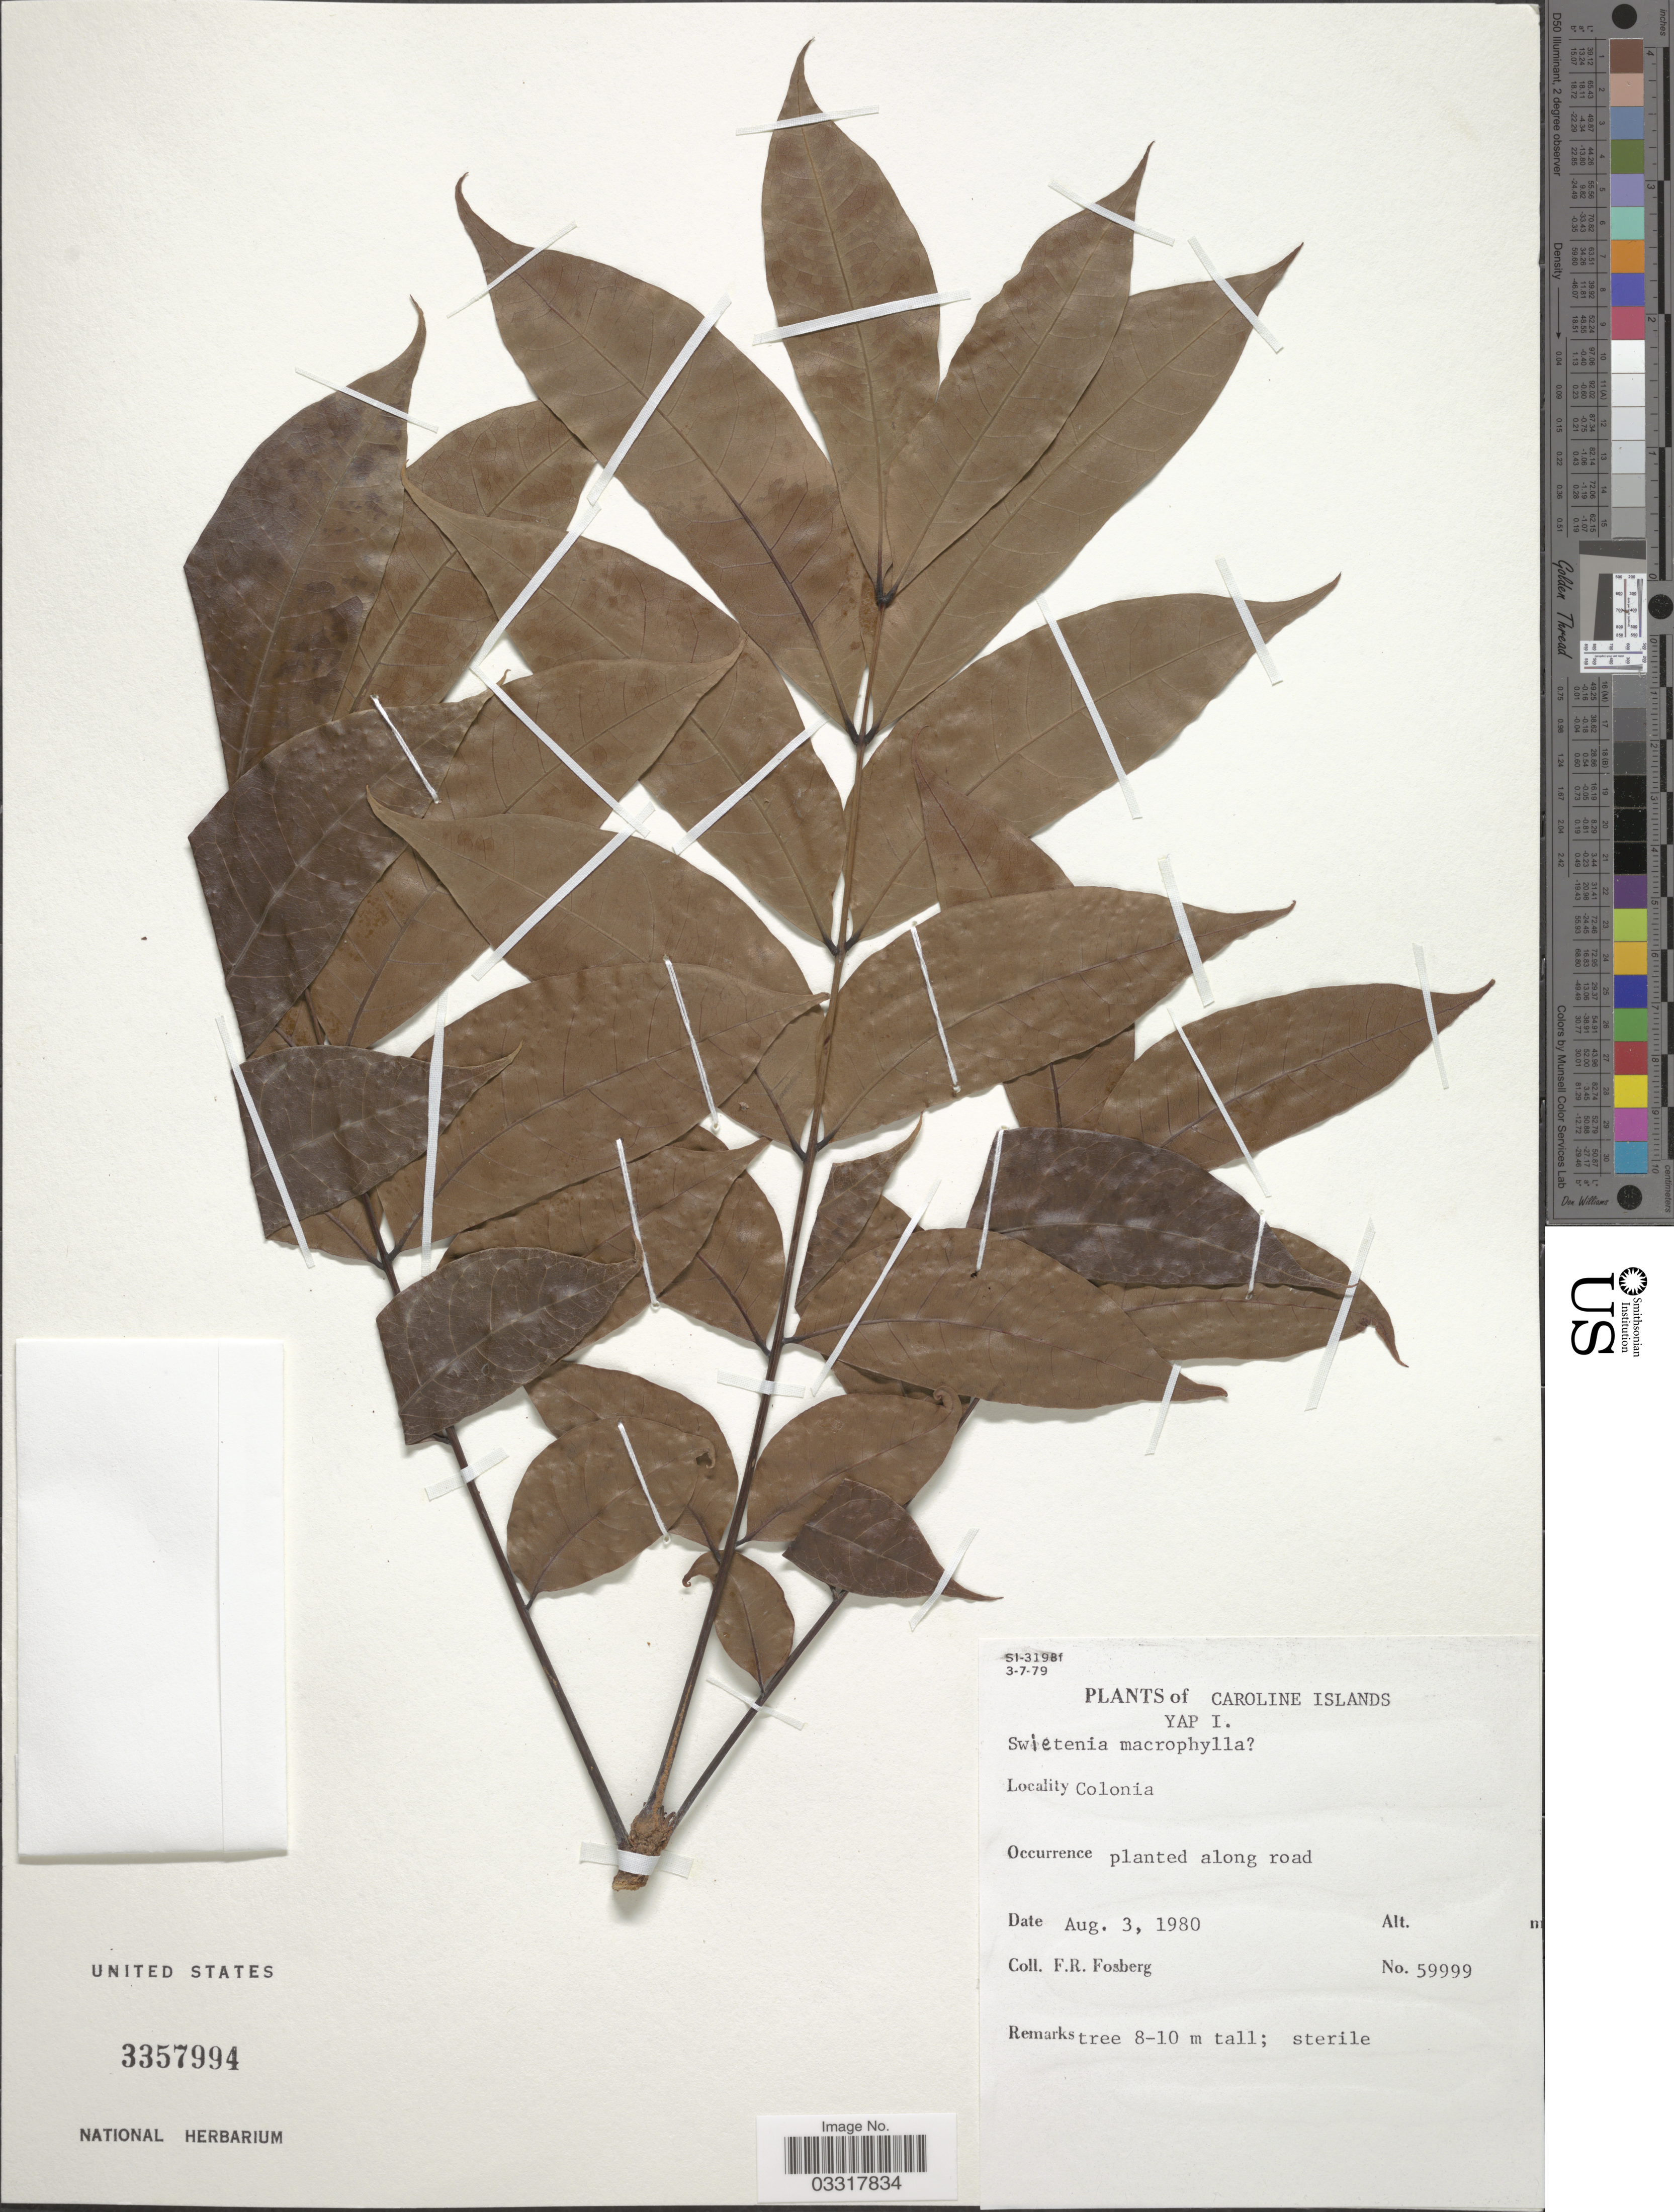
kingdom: Plantae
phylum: Tracheophyta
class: Magnoliopsida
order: Sapindales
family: Meliaceae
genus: Swietenia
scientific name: Swietenia macrophylla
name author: King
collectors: F. R. Fosberg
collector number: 59999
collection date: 1980-08-03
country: Micronesia, Federated States of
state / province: Yap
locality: Caroline Islands. Yap I. Colonia.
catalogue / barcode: US 3357994